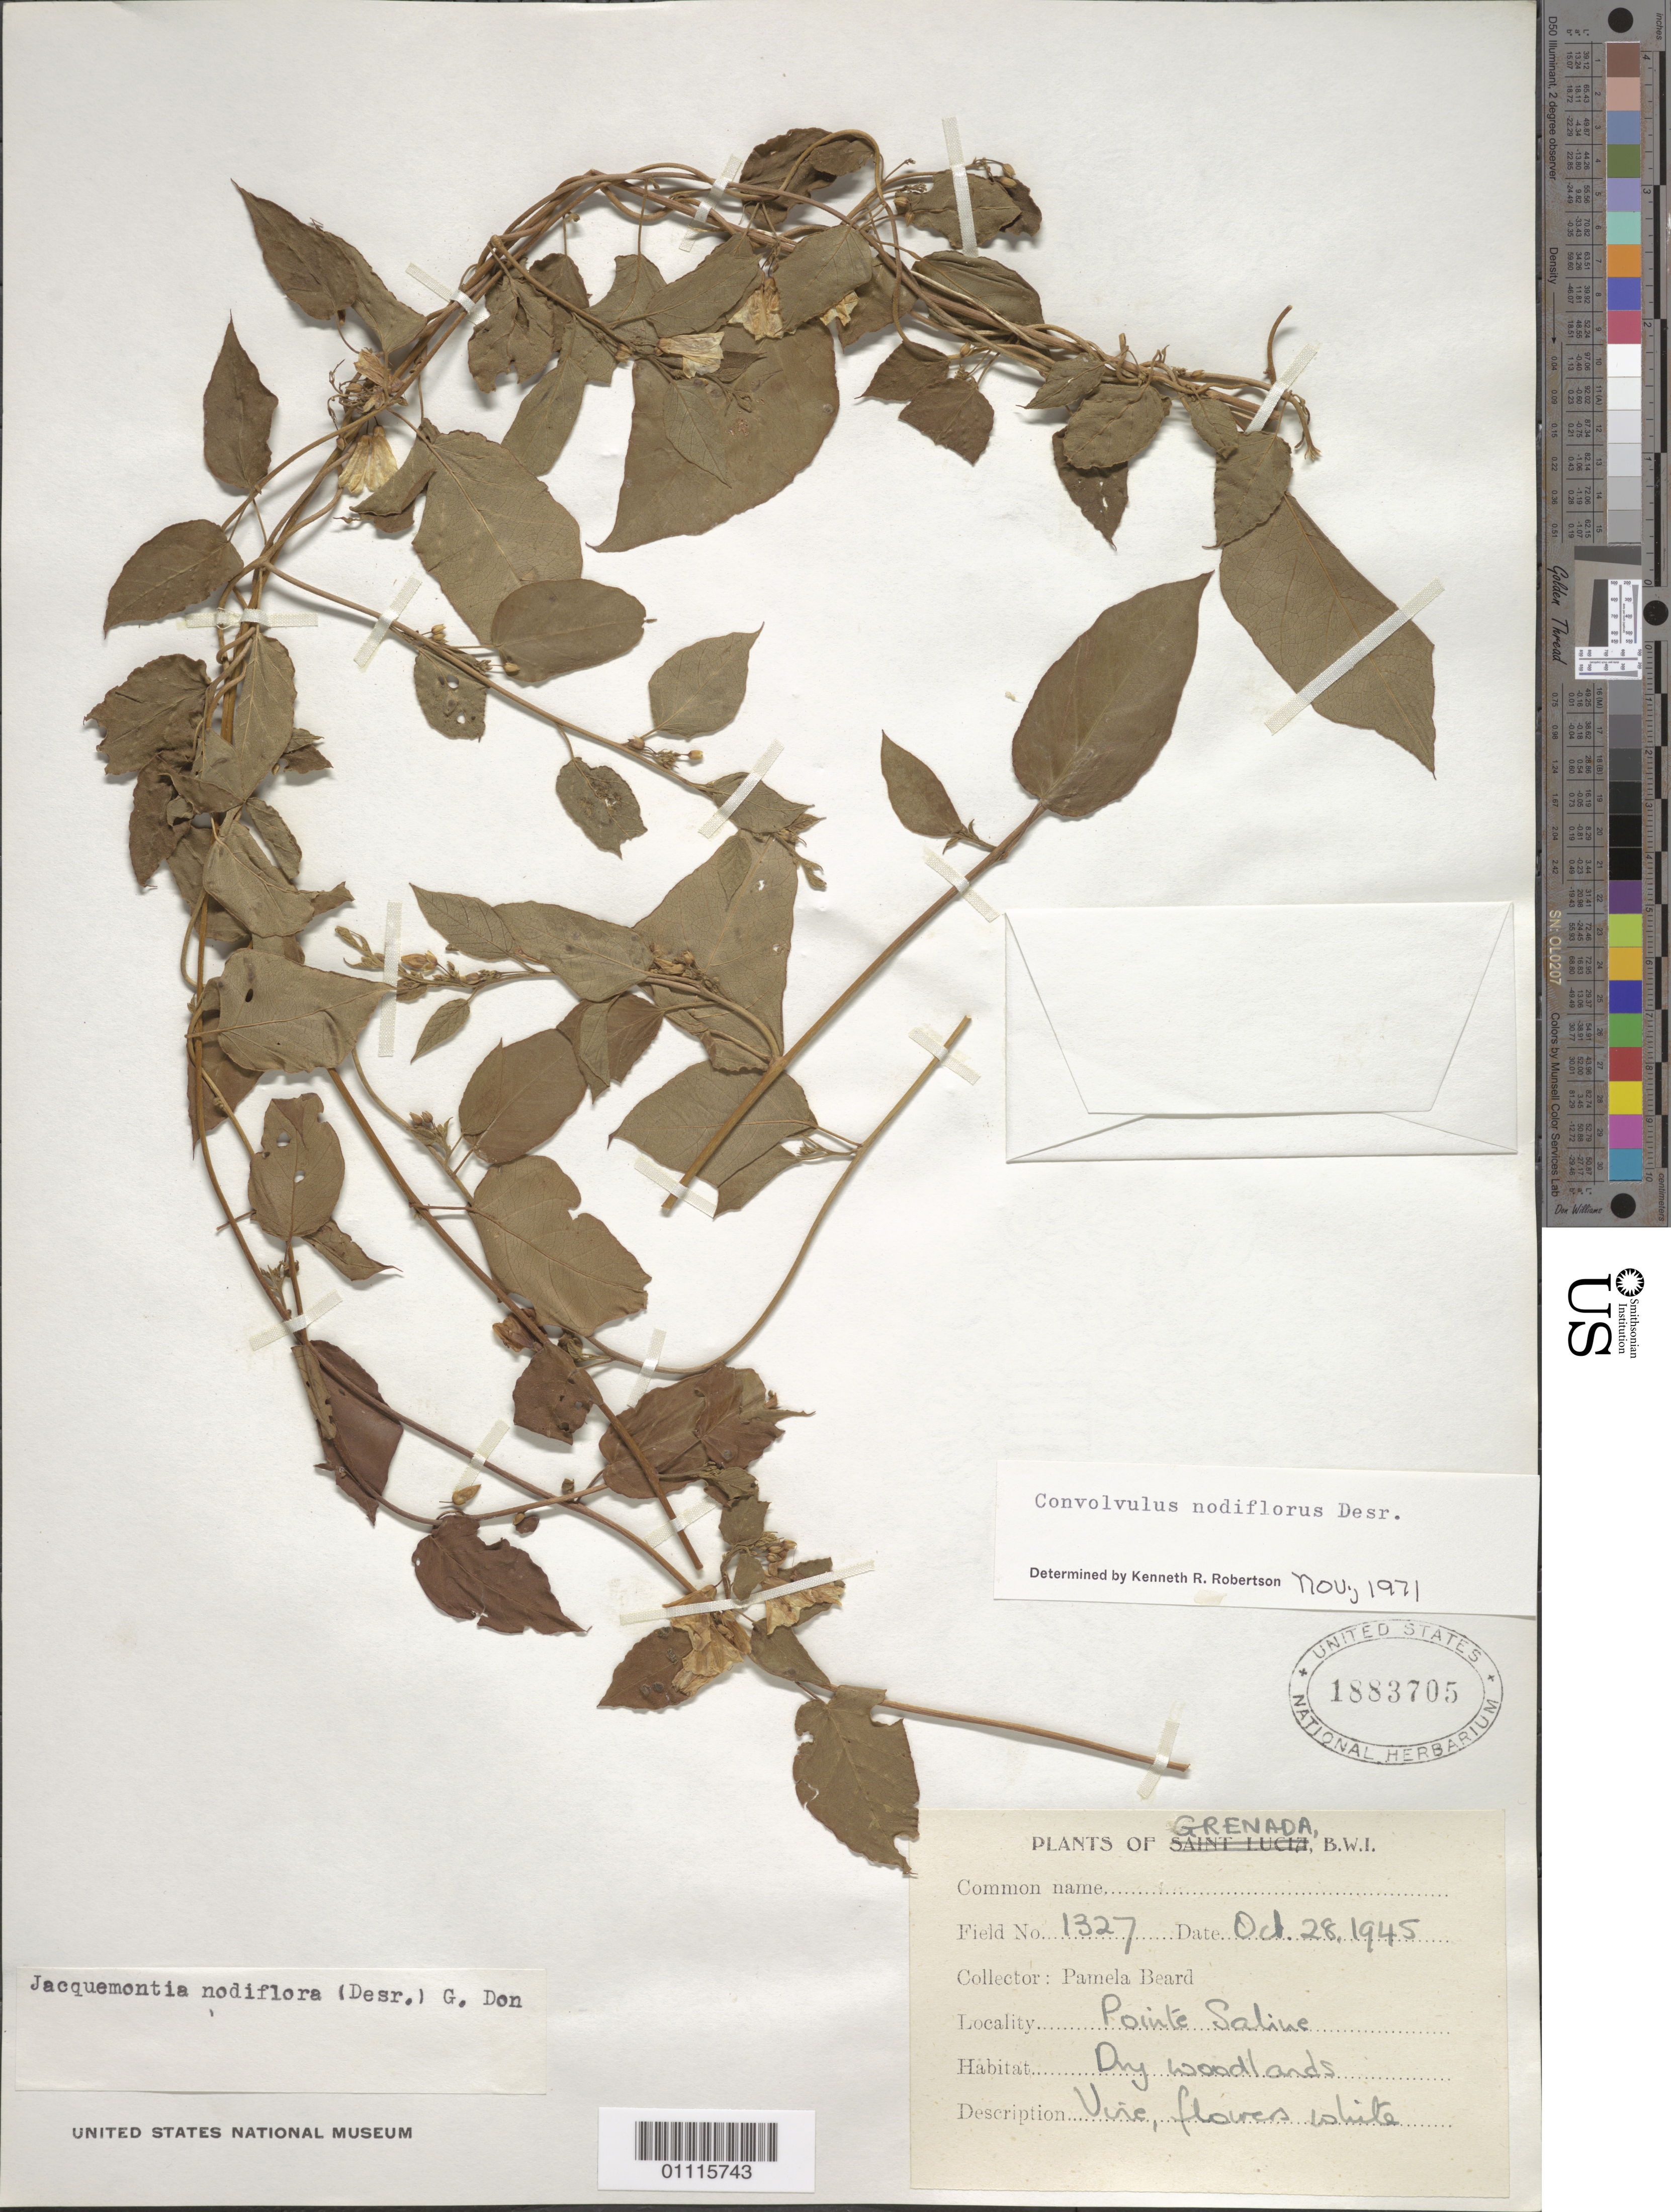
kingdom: Plantae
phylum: Tracheophyta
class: Magnoliopsida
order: Solanales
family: Convolvulaceae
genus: Convolvulus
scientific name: Convolvulus nodiflorus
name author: Desr.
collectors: P. Beard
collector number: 1327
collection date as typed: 28 Oct 1945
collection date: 1945-10-28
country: Grenada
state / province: Saint Andrew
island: Grenada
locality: Pointe Saline. Dry woodlands.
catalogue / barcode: US 1883705